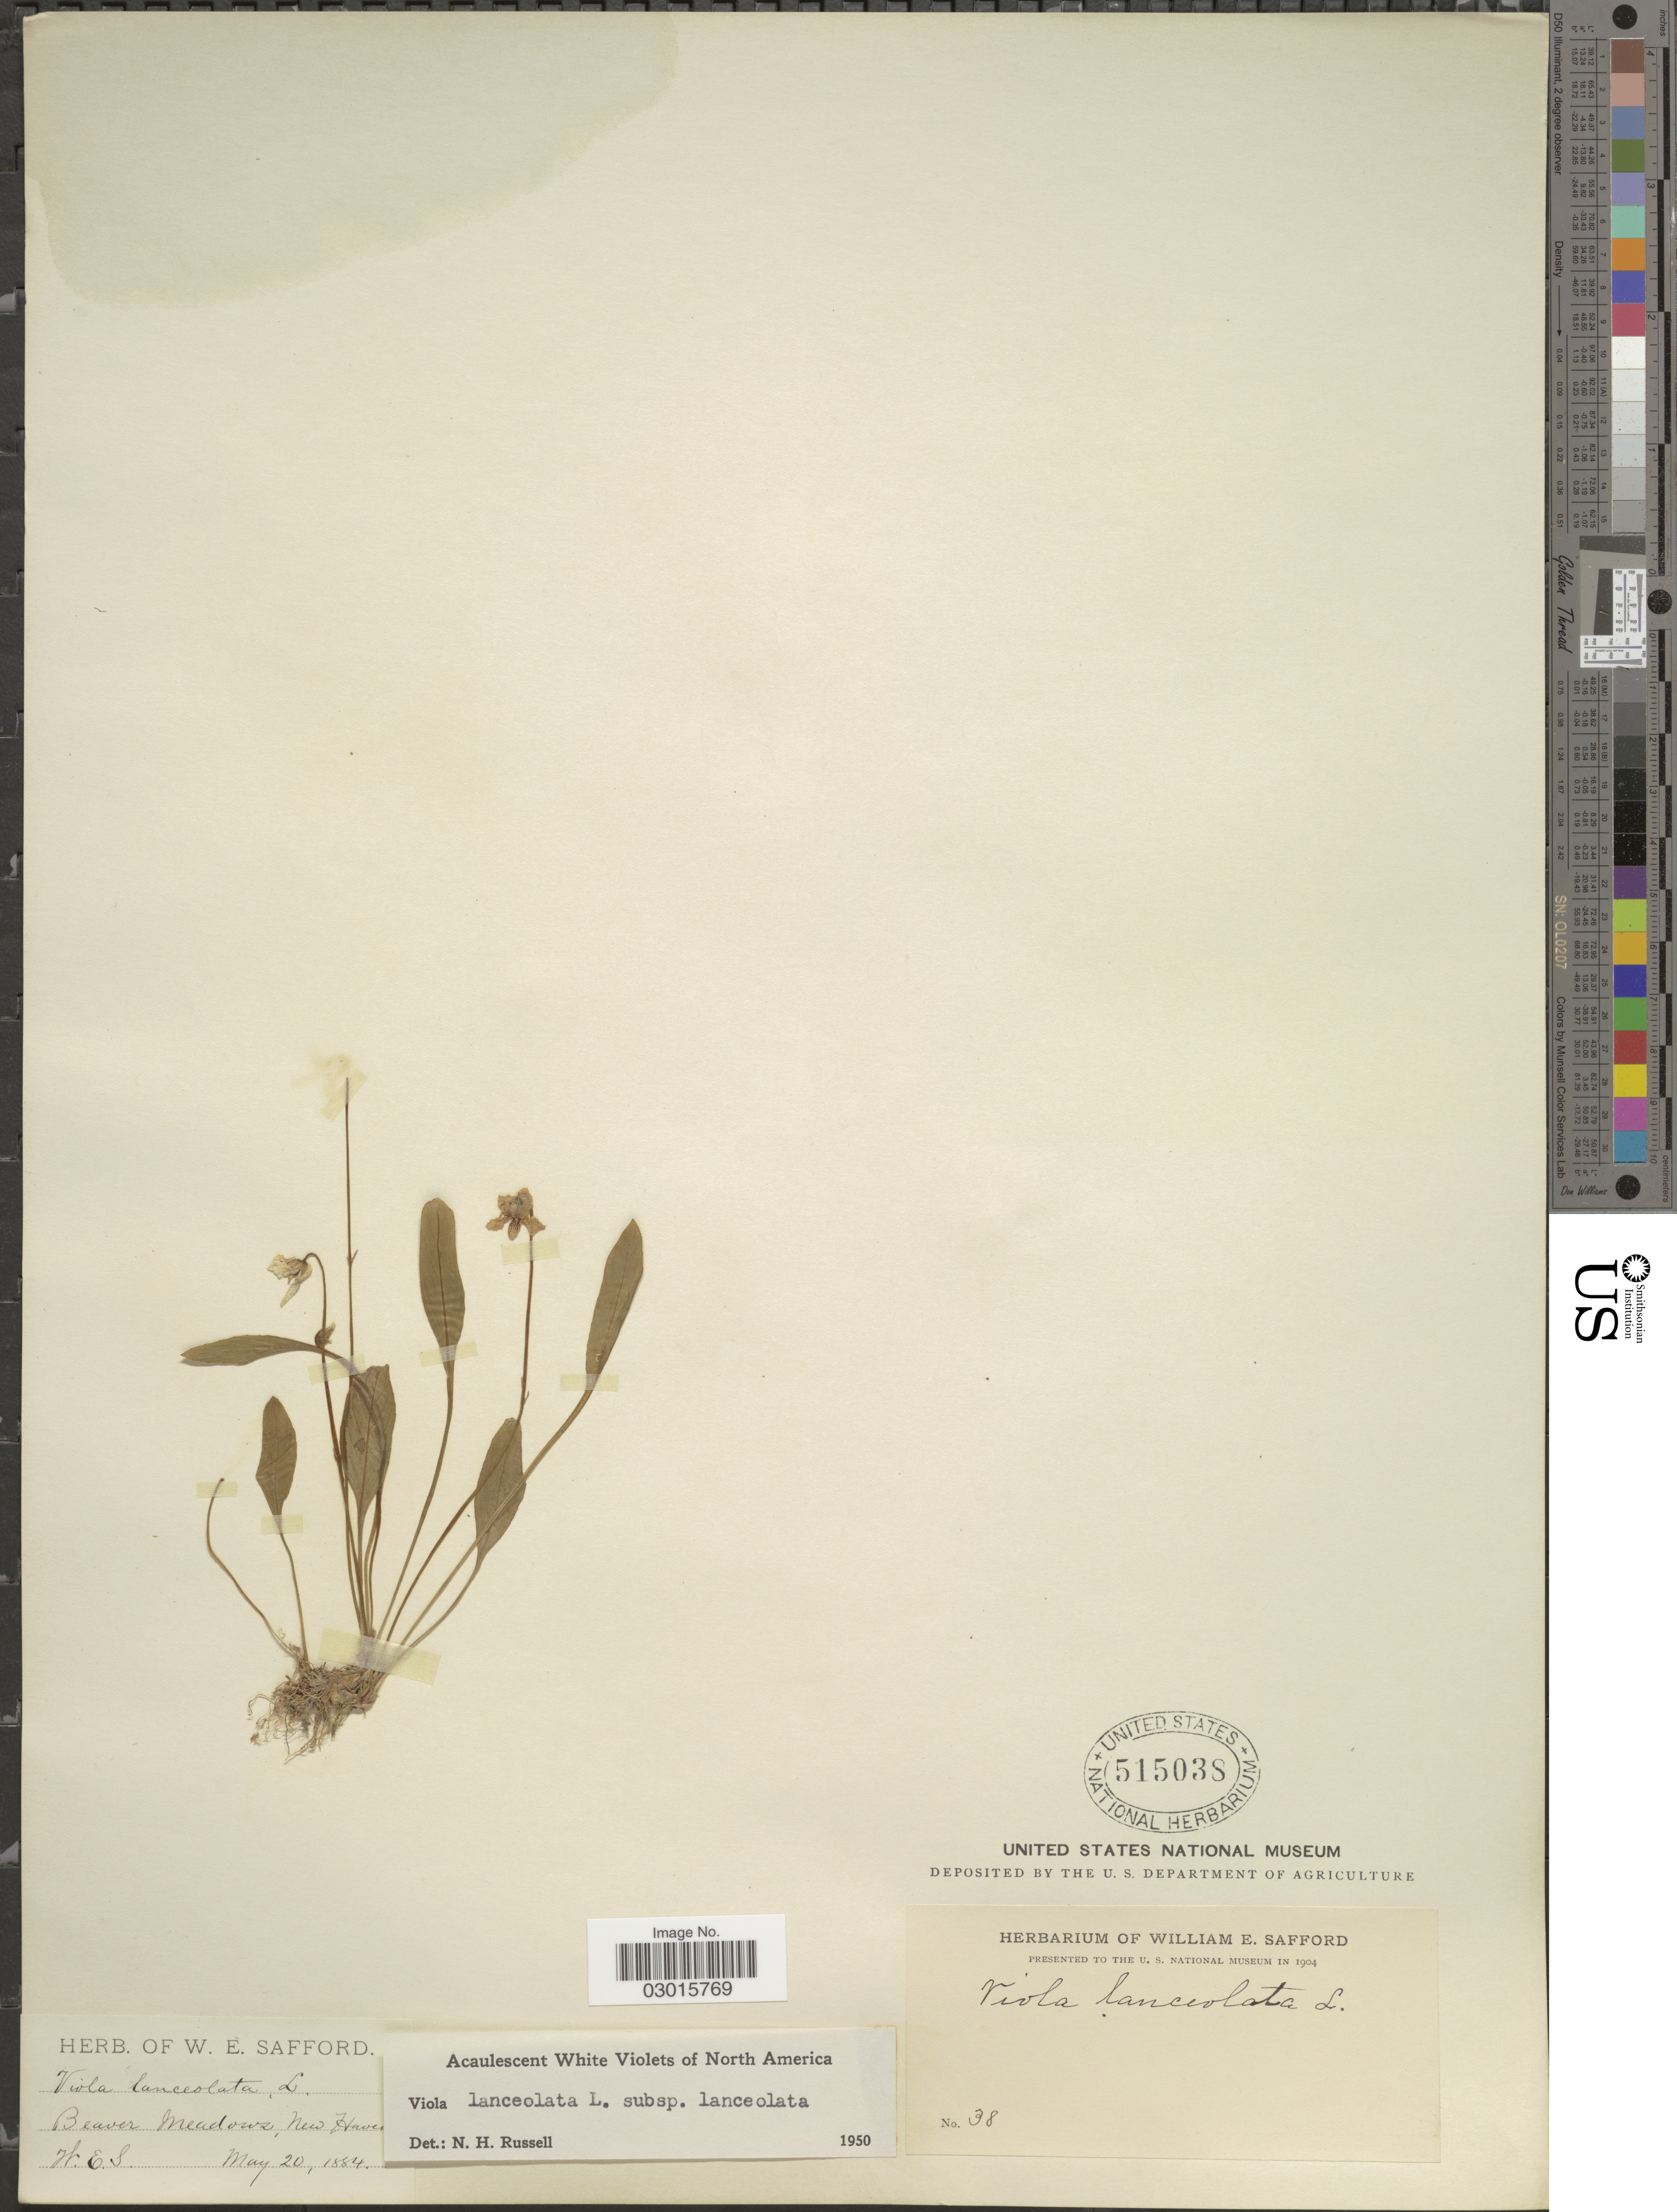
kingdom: Plantae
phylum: Tracheophyta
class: Magnoliopsida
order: Malpighiales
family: Violaceae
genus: Viola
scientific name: Viola lanceolata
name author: L.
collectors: W. E. Safford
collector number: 38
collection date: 1884-05-20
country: United States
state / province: Connecticut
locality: Beaver Meadows, New Haven.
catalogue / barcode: US 515038